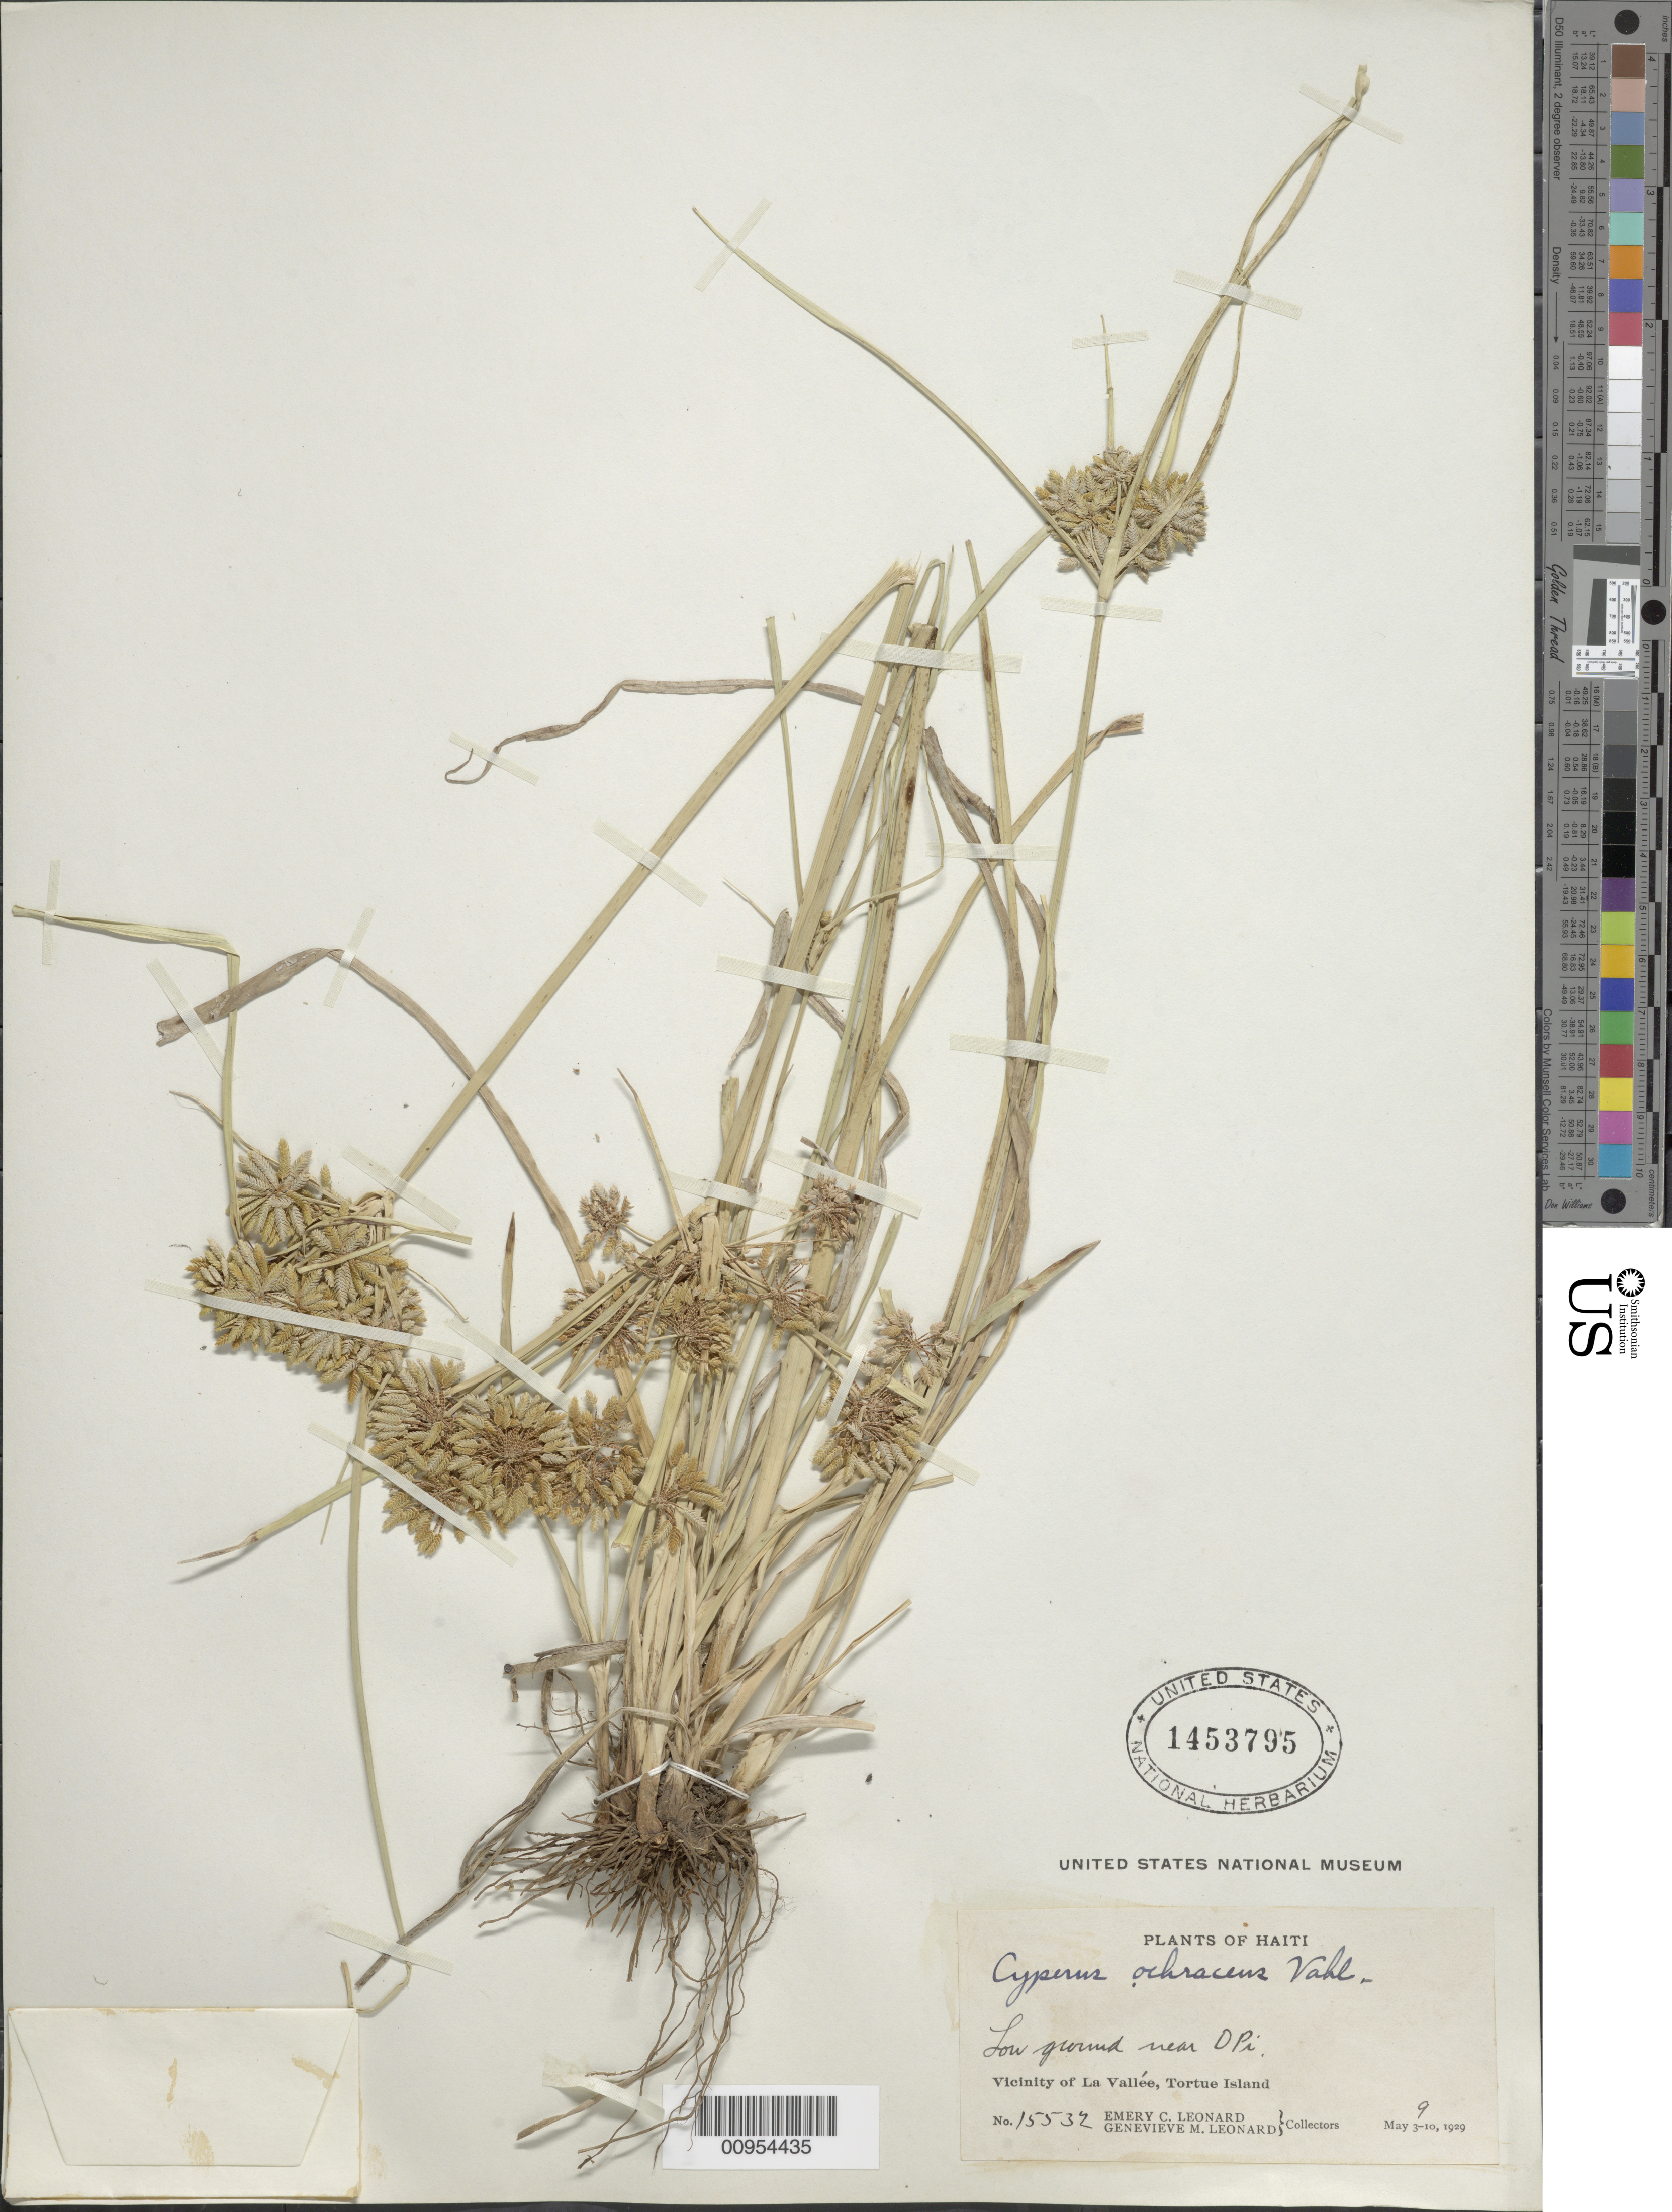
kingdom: Plantae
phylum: Tracheophyta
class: Liliopsida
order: Poales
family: Cyperaceae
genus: Cyperus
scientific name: Cyperus ochraceus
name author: Vahl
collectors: E. C. Leonard & G. M. Leonard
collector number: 15532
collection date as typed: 09 May 1929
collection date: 1929-05-09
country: Haiti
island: Tortue Island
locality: low ground near Dpi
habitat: Low ground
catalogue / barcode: US 1453795